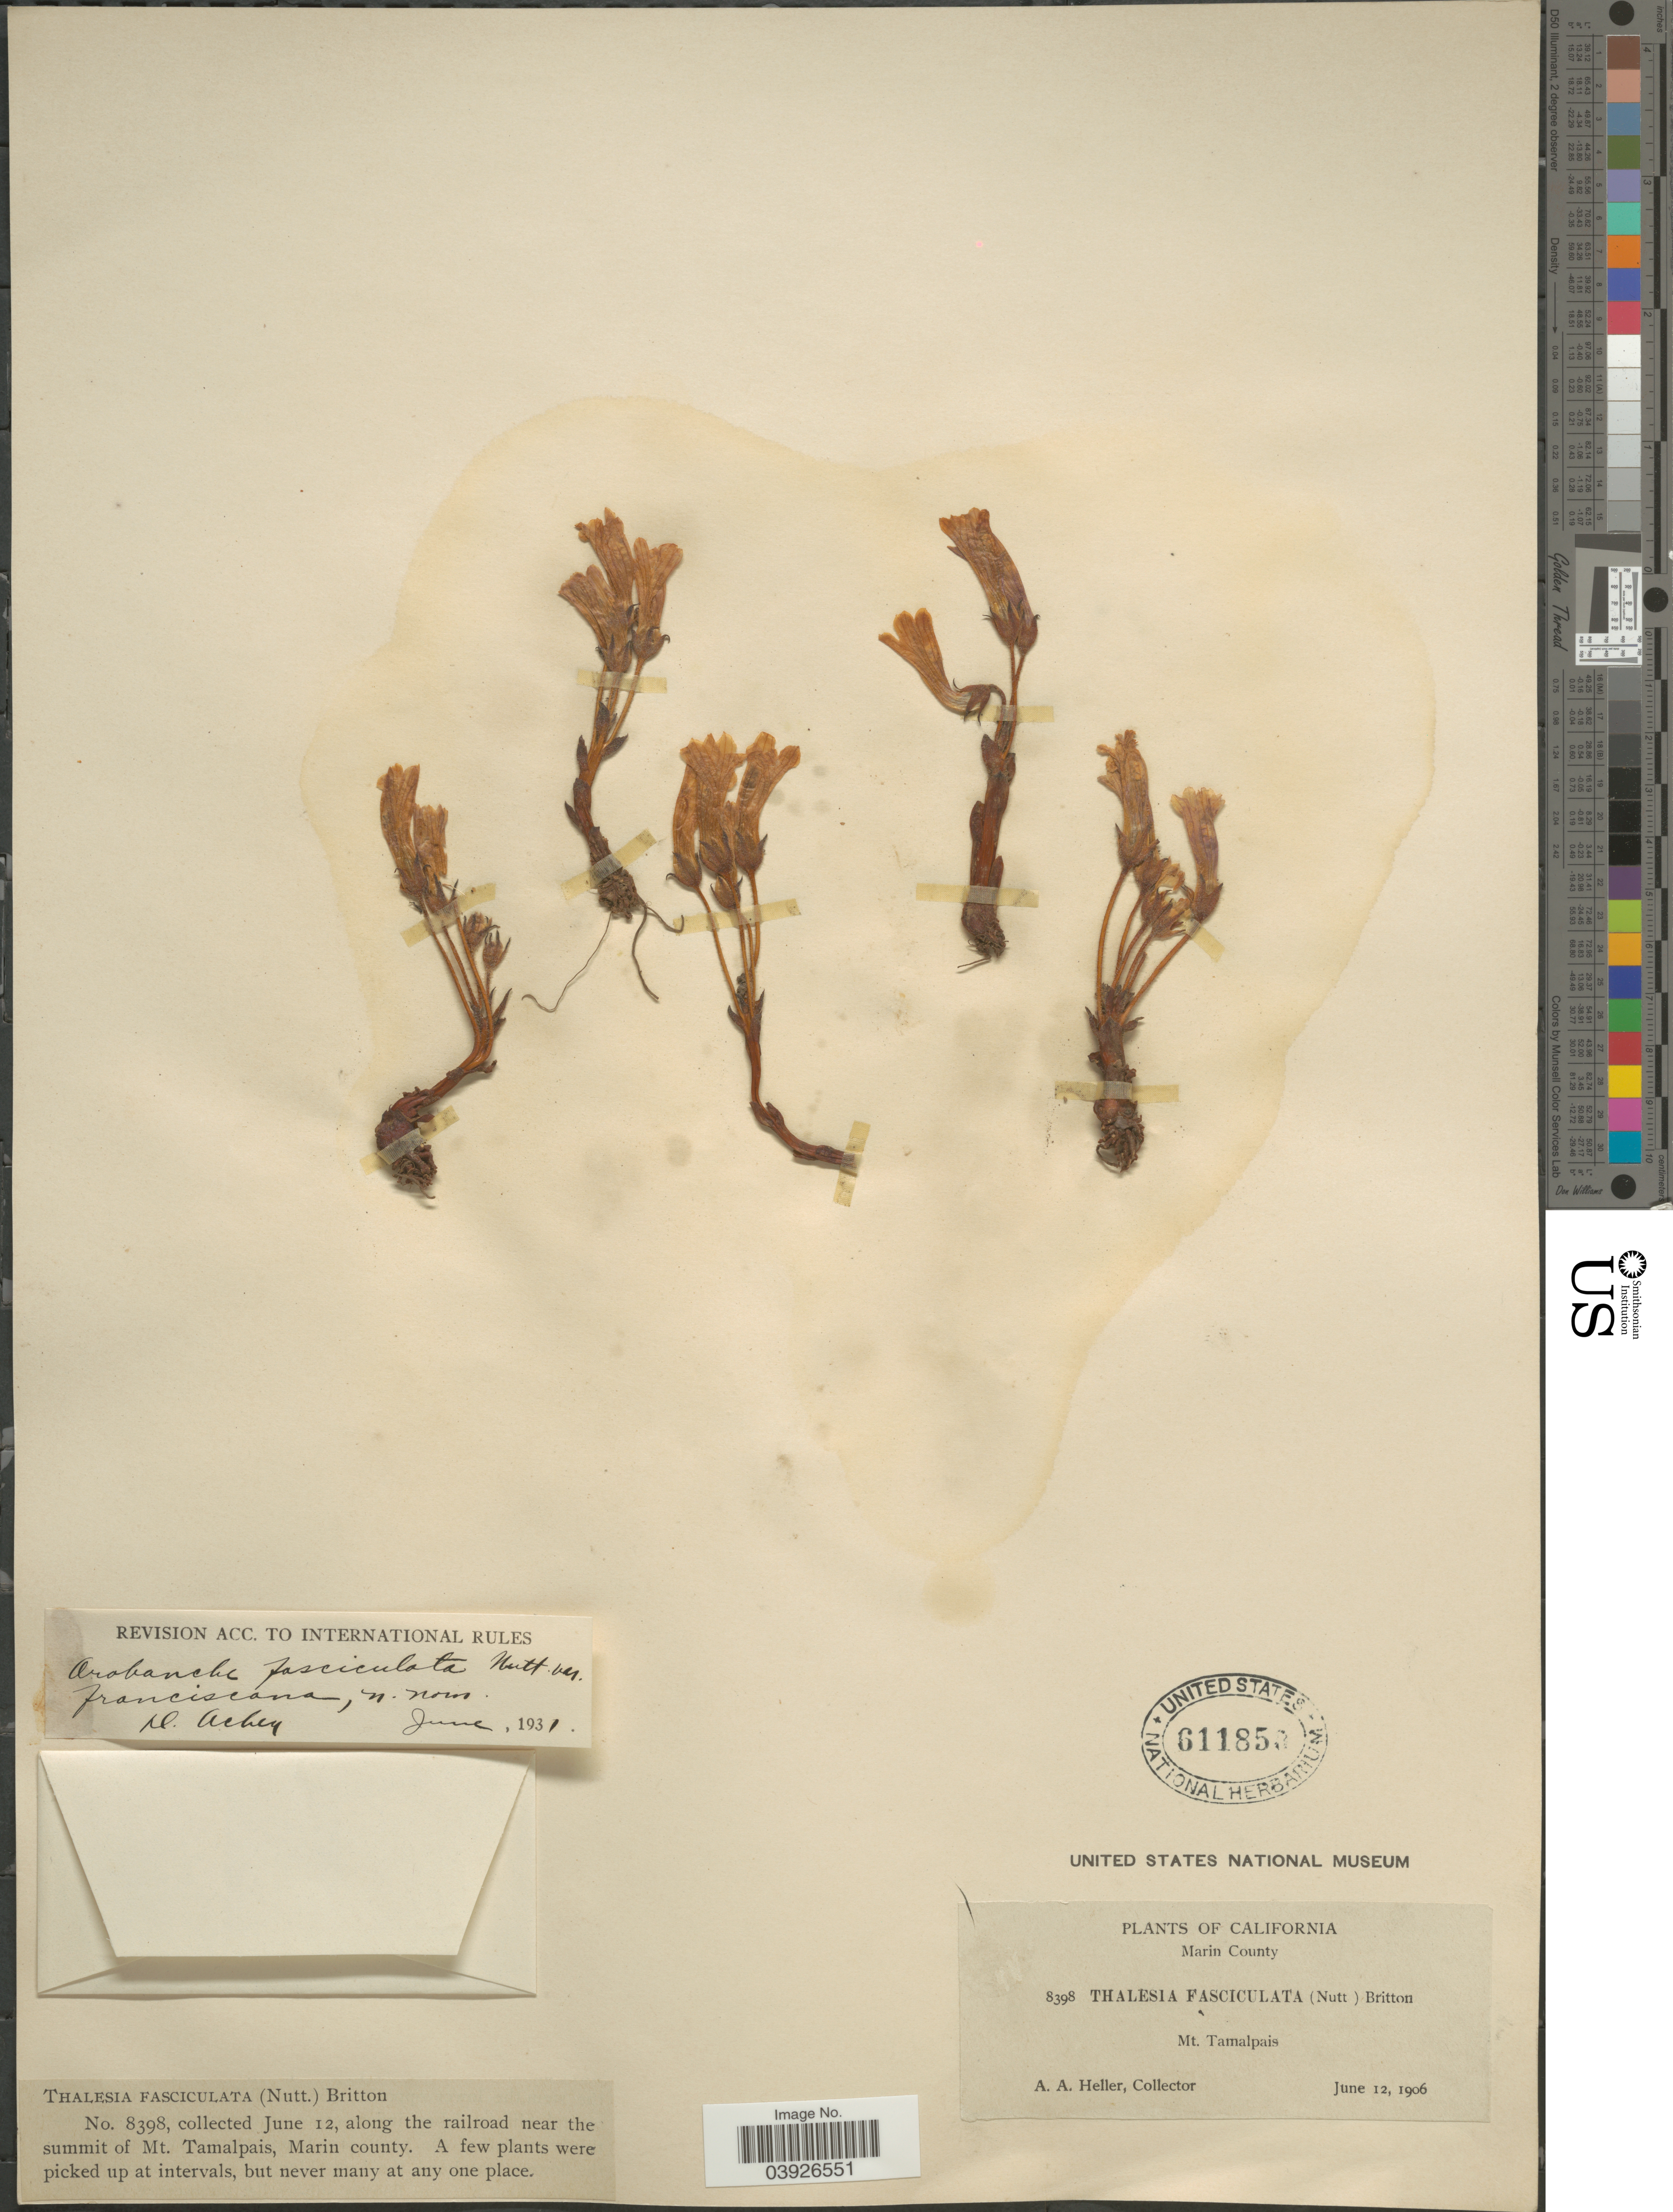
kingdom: Plantae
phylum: Tracheophyta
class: Magnoliopsida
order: Lamiales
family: Orobanchaceae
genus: Aphyllon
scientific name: Aphyllon fasciculatum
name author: (Nutt.) Torr. & A. Gray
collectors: A. A. Heller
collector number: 8398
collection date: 1906-06-12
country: United States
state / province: California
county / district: Marin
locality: Marin County. Mt. Tamalpais.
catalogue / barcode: US 611850